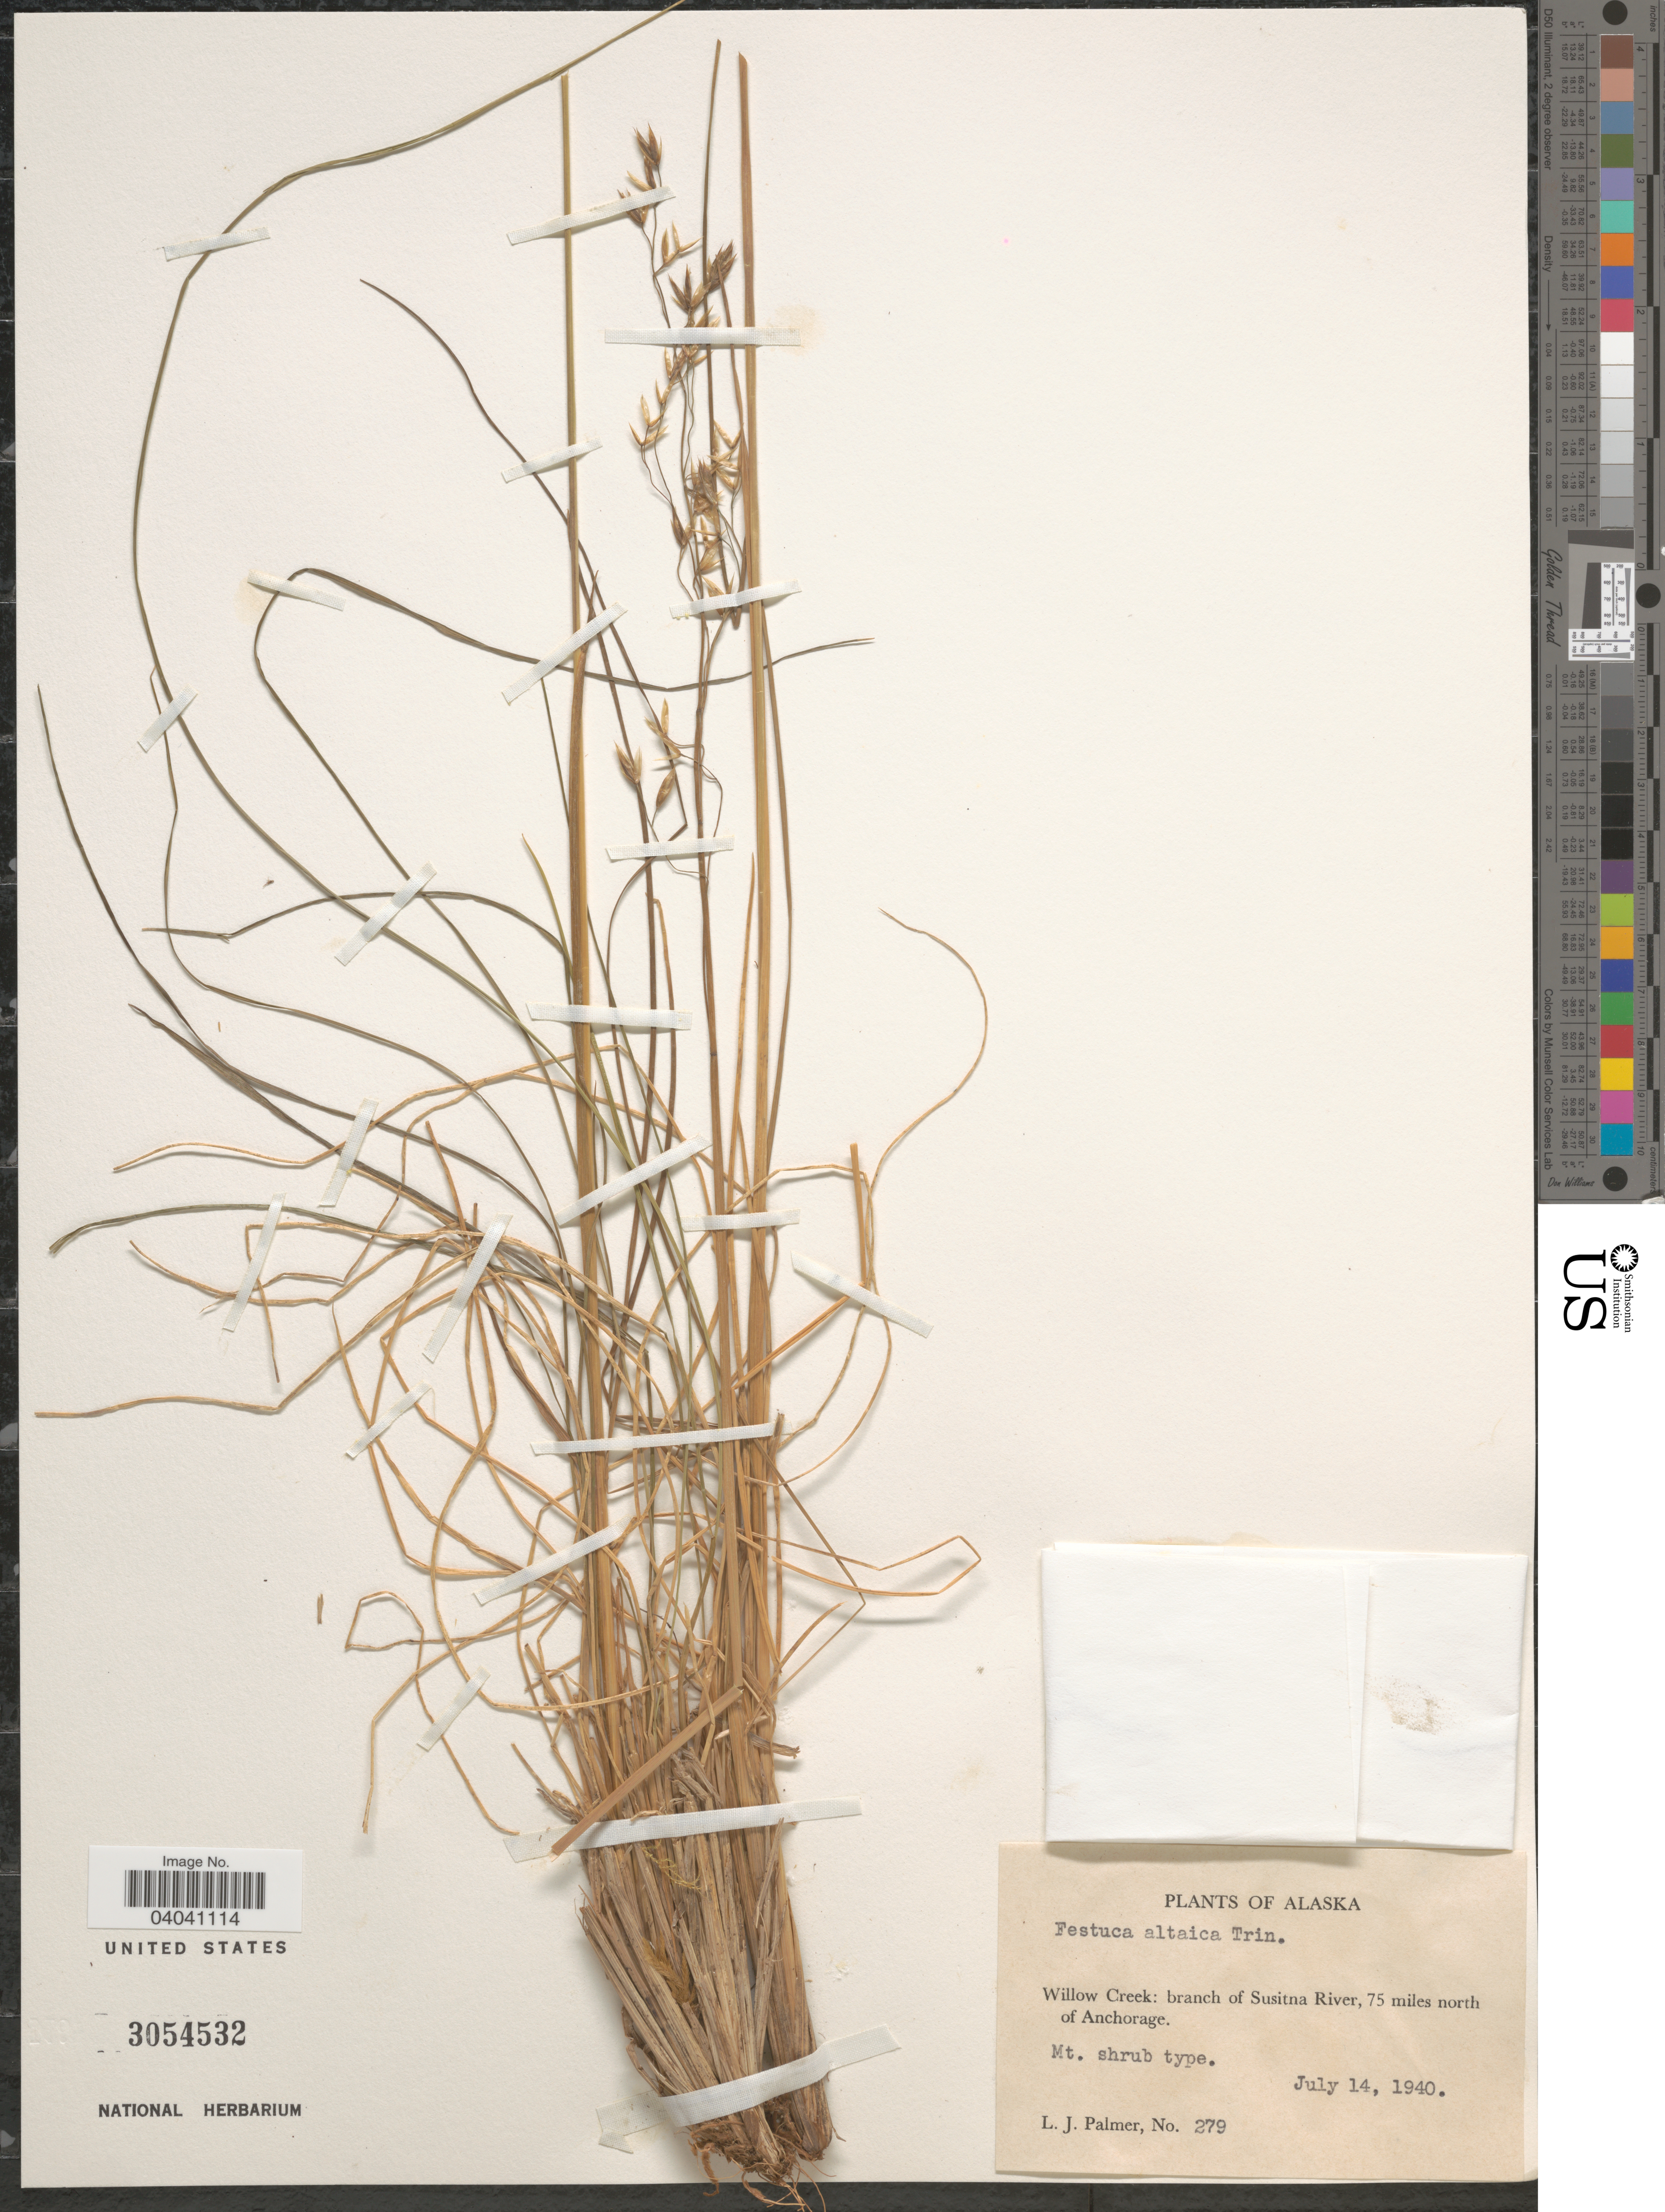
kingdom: Plantae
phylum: Tracheophyta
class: Liliopsida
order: Poales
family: Poaceae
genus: Festuca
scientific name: Festuca altaica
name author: Trin.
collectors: L. J. Palmer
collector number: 279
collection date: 1940-07-14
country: United States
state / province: Alaska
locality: Willow Creek: branch of Susitna River, 75 miles north of Anchorage.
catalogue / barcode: US 3054532